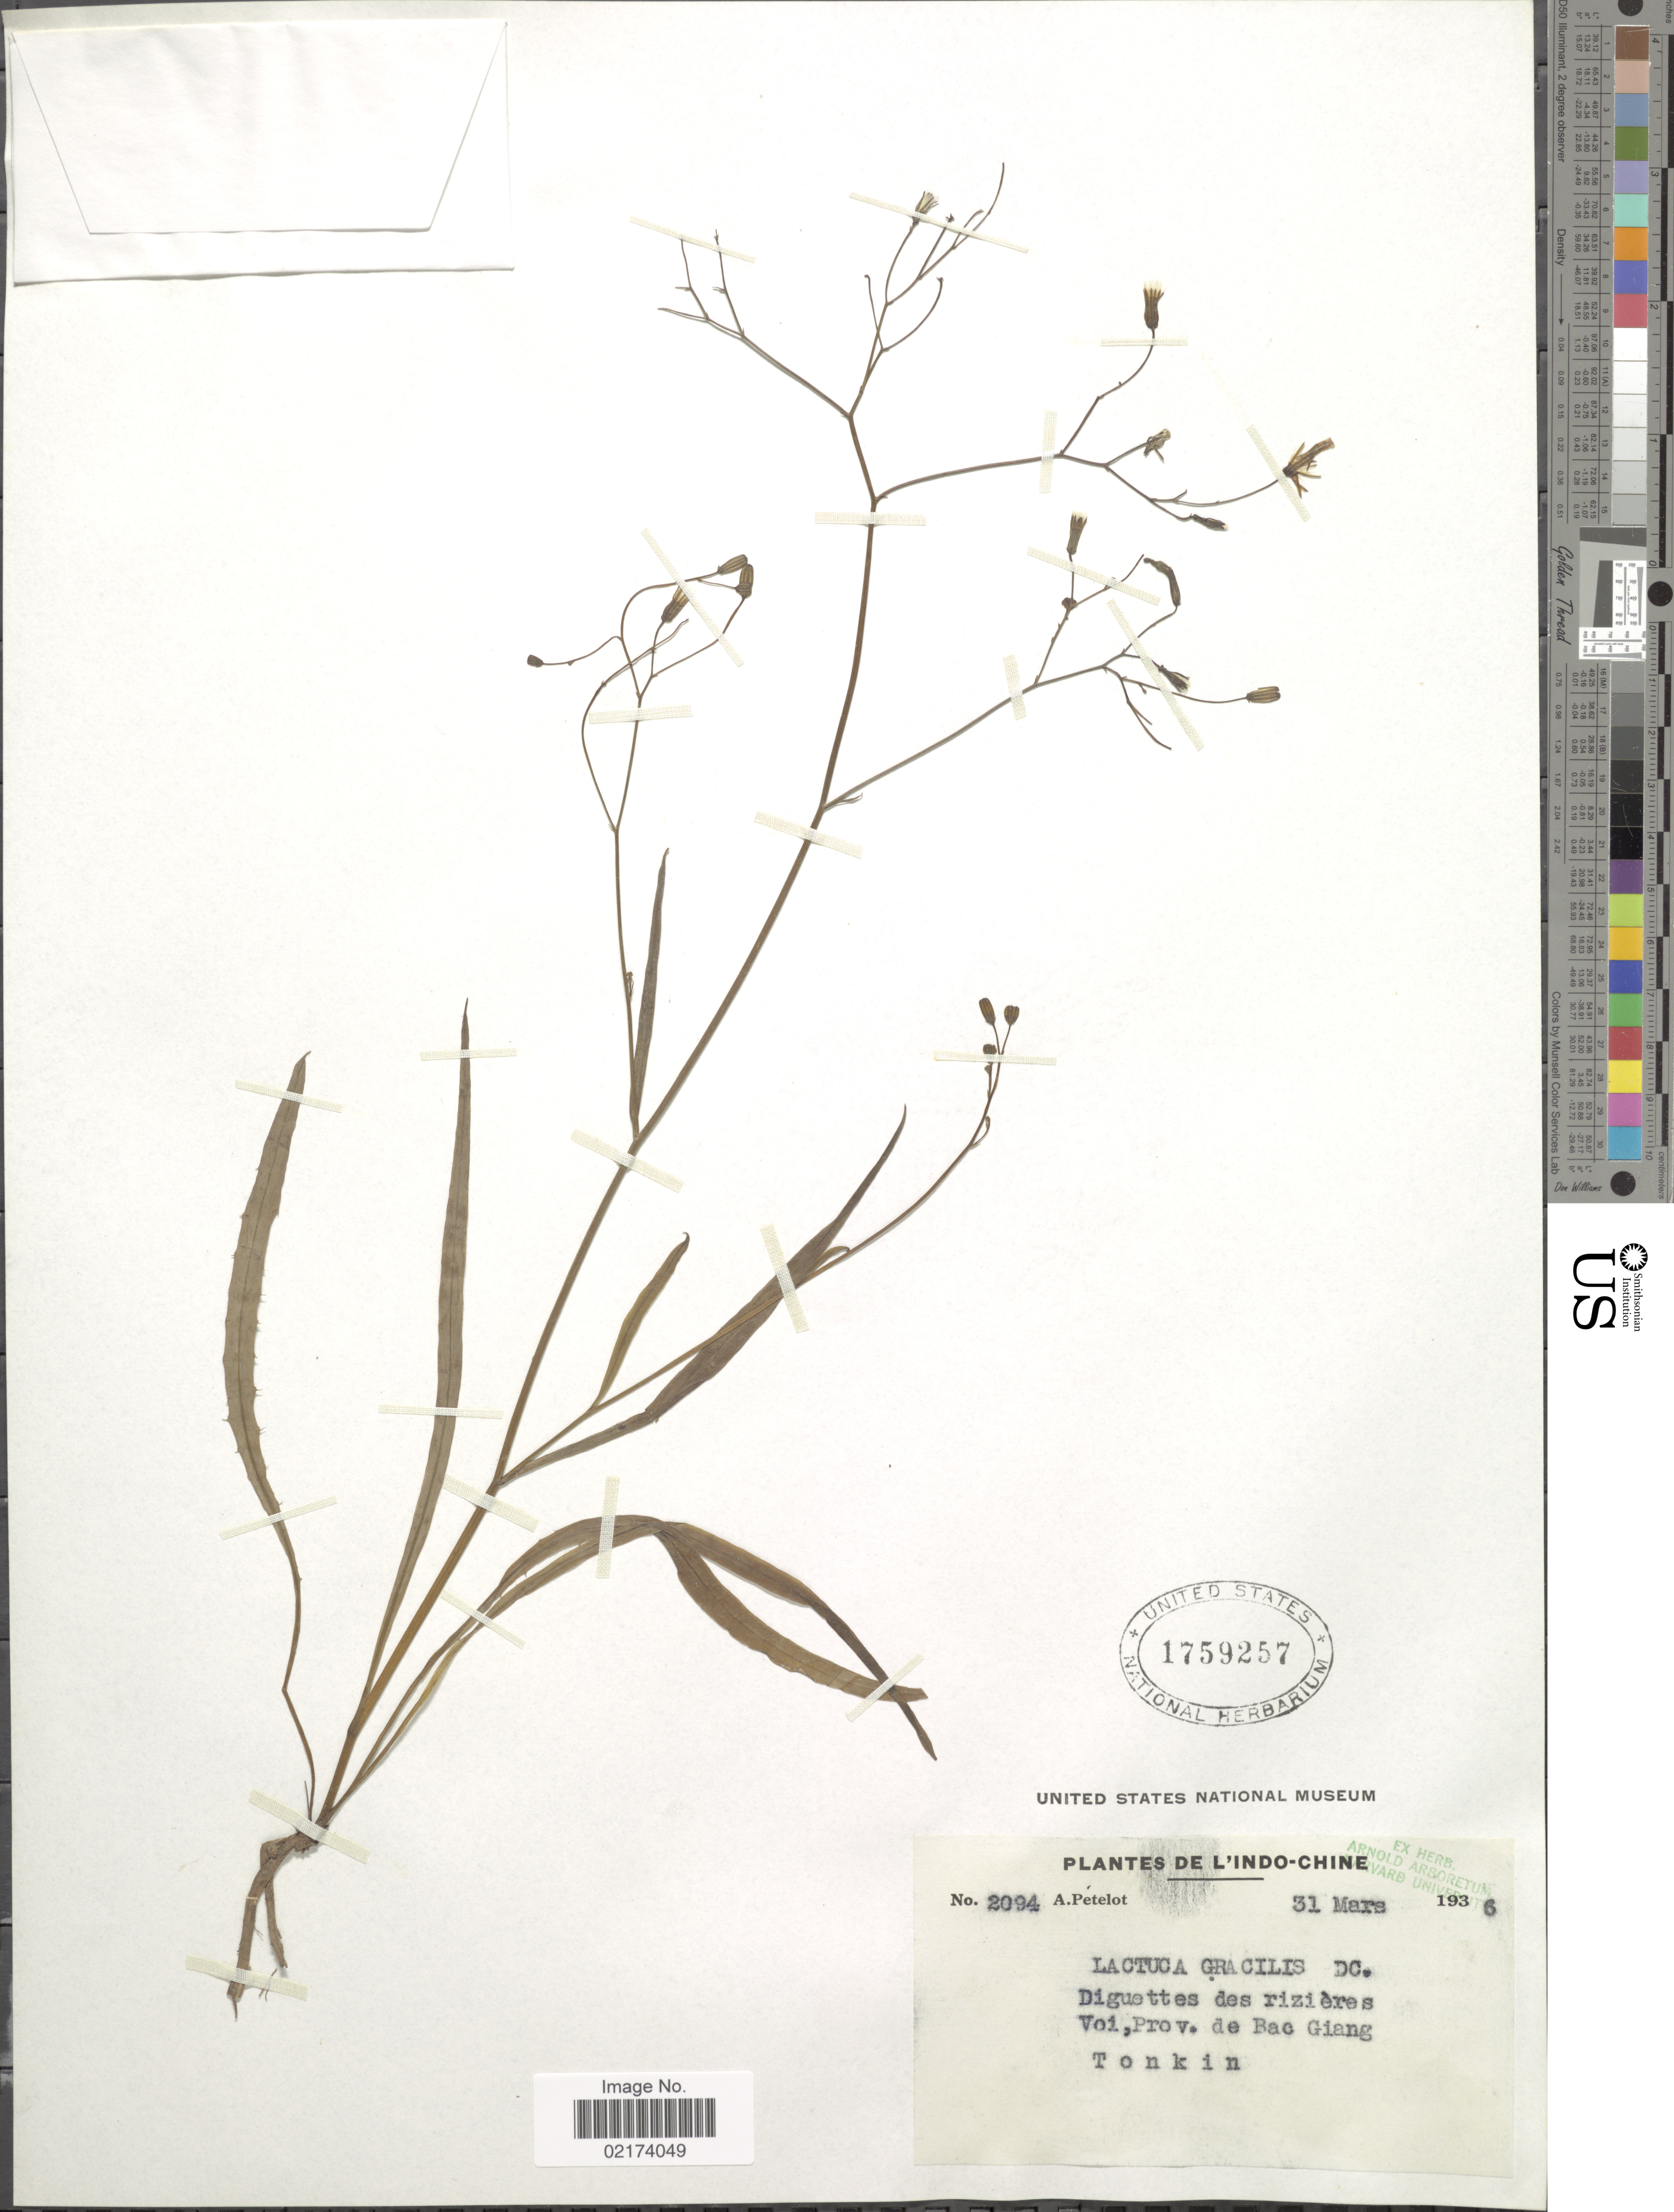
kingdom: Plantae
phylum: Tracheophyta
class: Magnoliopsida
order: Asterales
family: Asteraceae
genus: Ixeridium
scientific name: Ixeridium gracile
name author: (DC.) Pak & Kawano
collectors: A. Petelot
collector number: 2094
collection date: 1936-03-31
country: Vietnam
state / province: Bac Giang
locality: Indo-Chine, Voi, Prov. de Bac Giang, Tonkin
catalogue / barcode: US 1759257